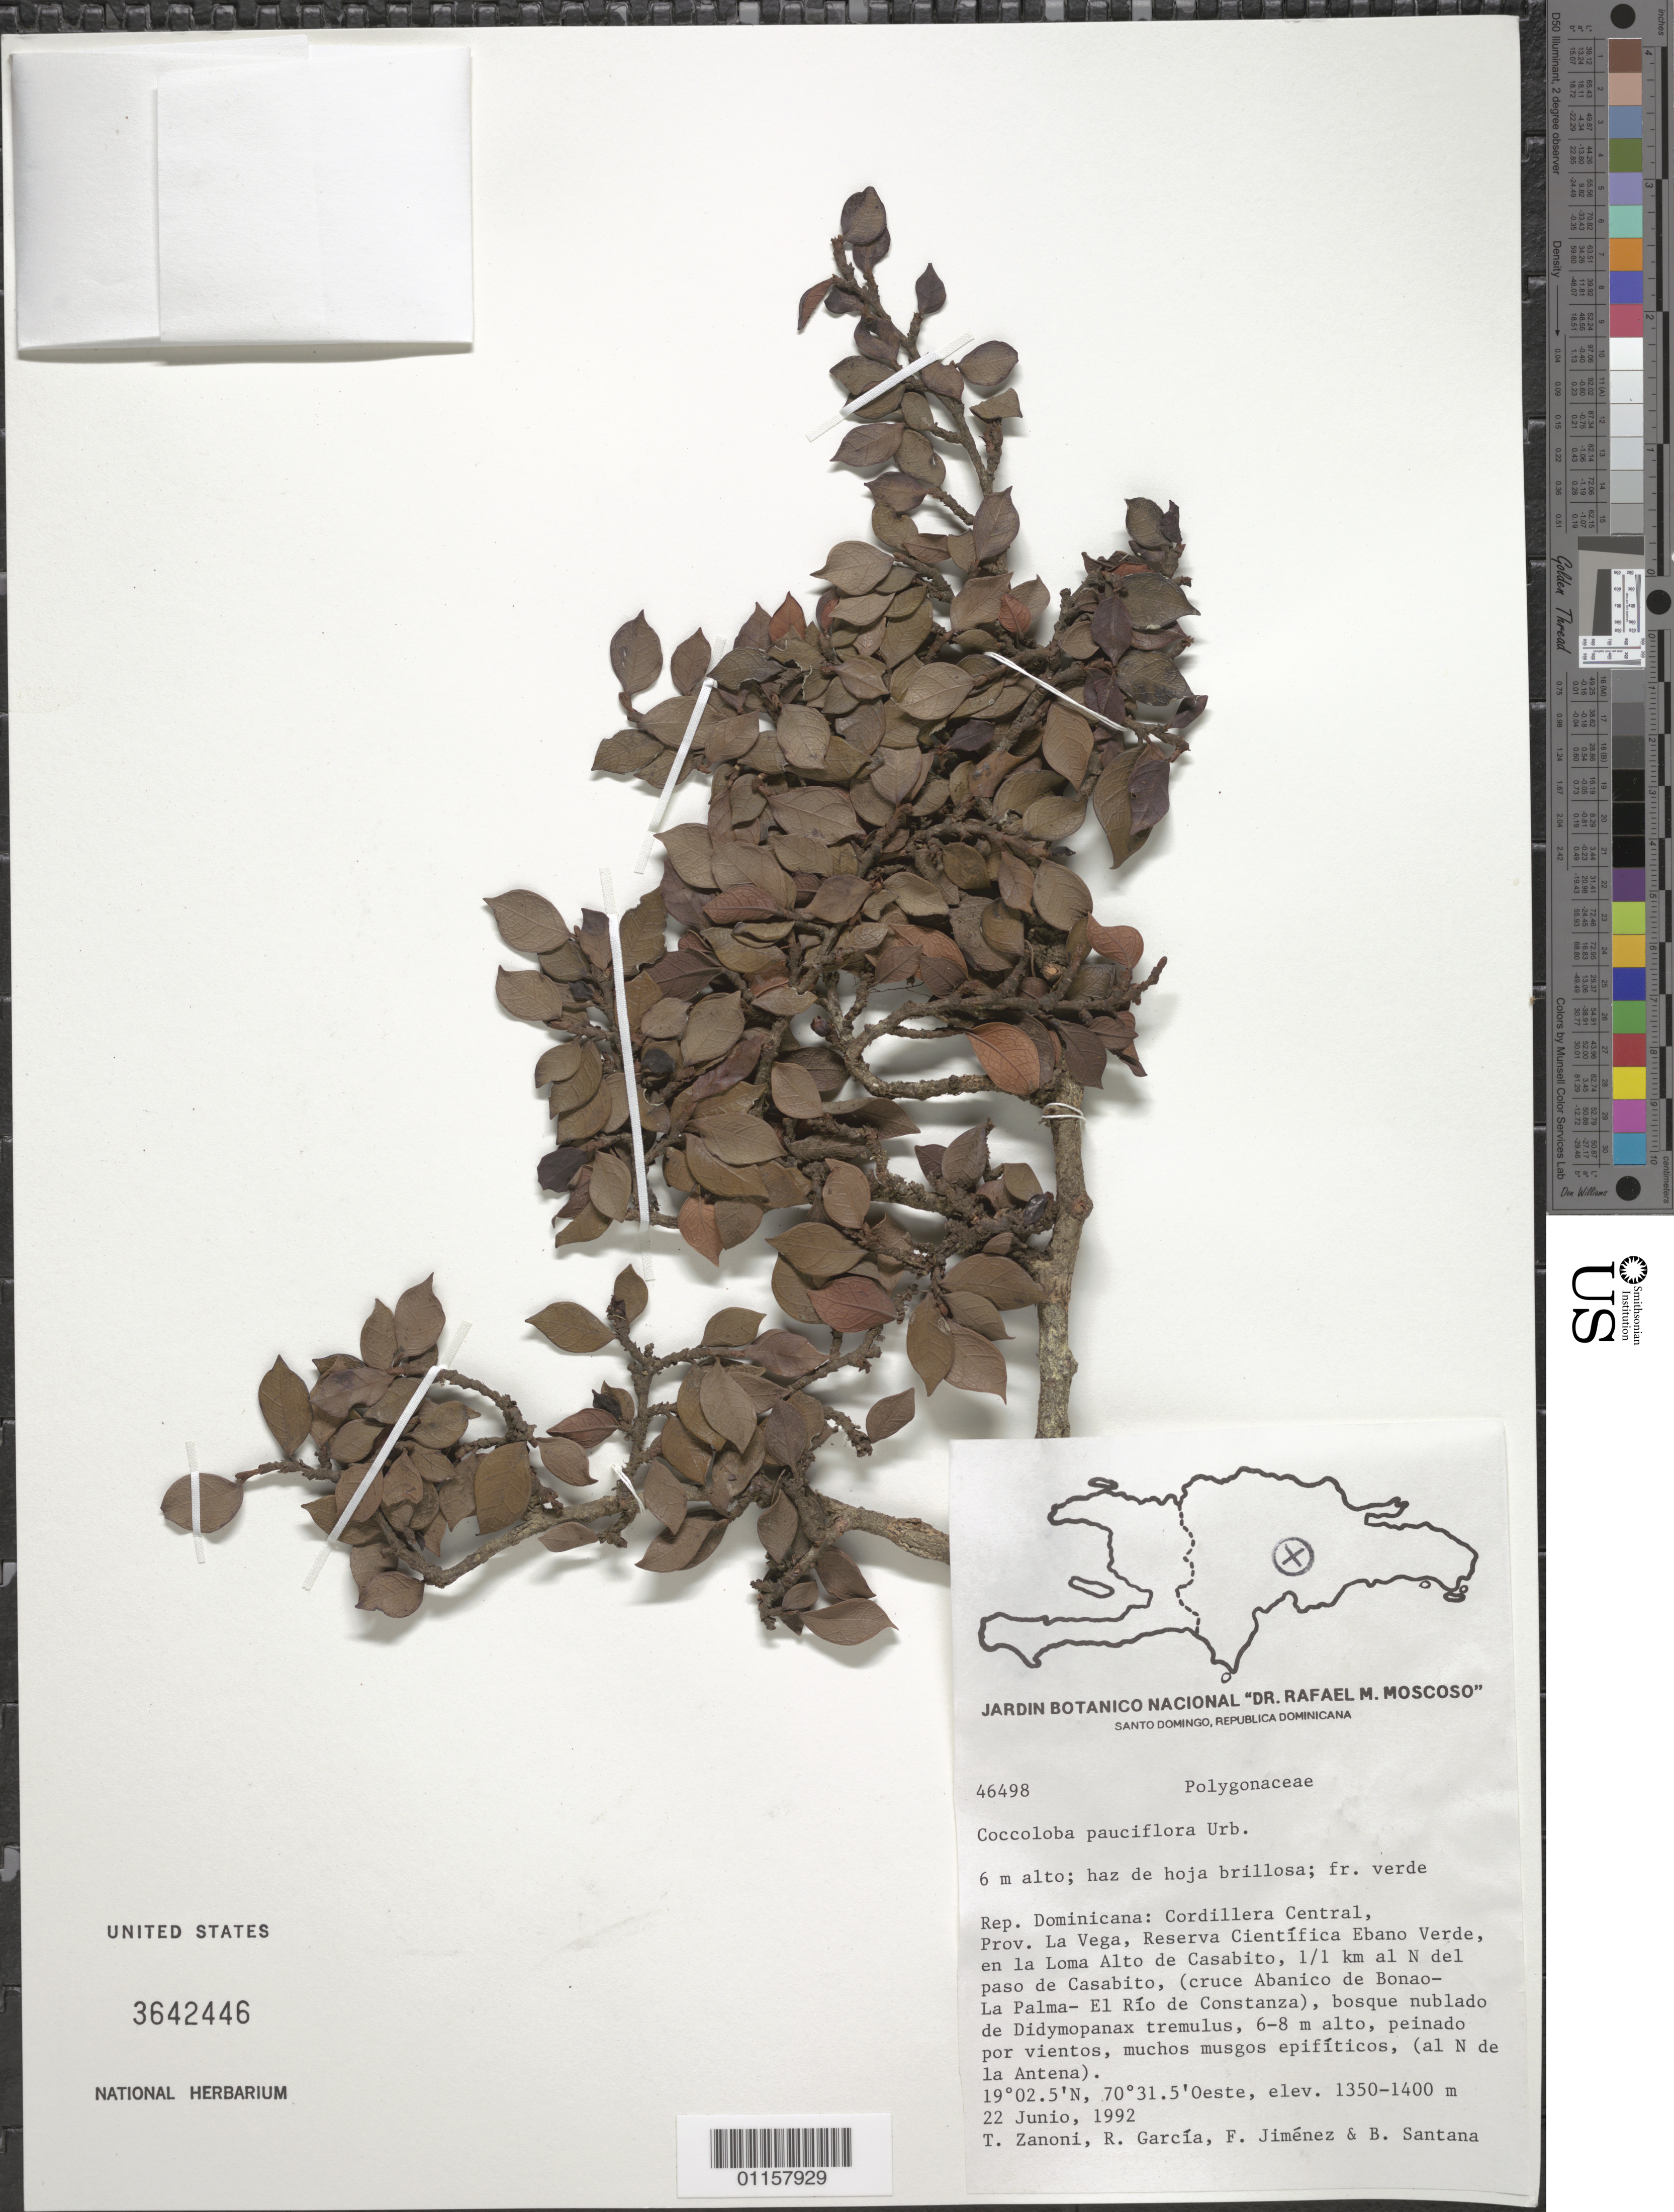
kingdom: Plantae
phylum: Tracheophyta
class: Magnoliopsida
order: Caryophyllales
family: Polygonaceae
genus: Coccoloba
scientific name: Coccoloba pauciflora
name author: Urb.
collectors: T. A. Zanoni, R. García, F. Jiménez & B. Santana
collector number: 46498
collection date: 1992-06-22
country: Dominican Republic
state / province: La Vega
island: Hispaniola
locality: Cordillera Central, Reserva Científica Ebano Verde; en la Loma Alto de Casabito, 1/1 km al N del paso de Casabito, (cruce Abanico de Bonao-La Palma-El Río de Constanza). Al N de la Antena.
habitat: Bosque nublado de Didymopanax tremulus, 6-8 m alto, peinado por vientos, muchos musgos epifíticos.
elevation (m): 1350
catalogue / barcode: US 3642446